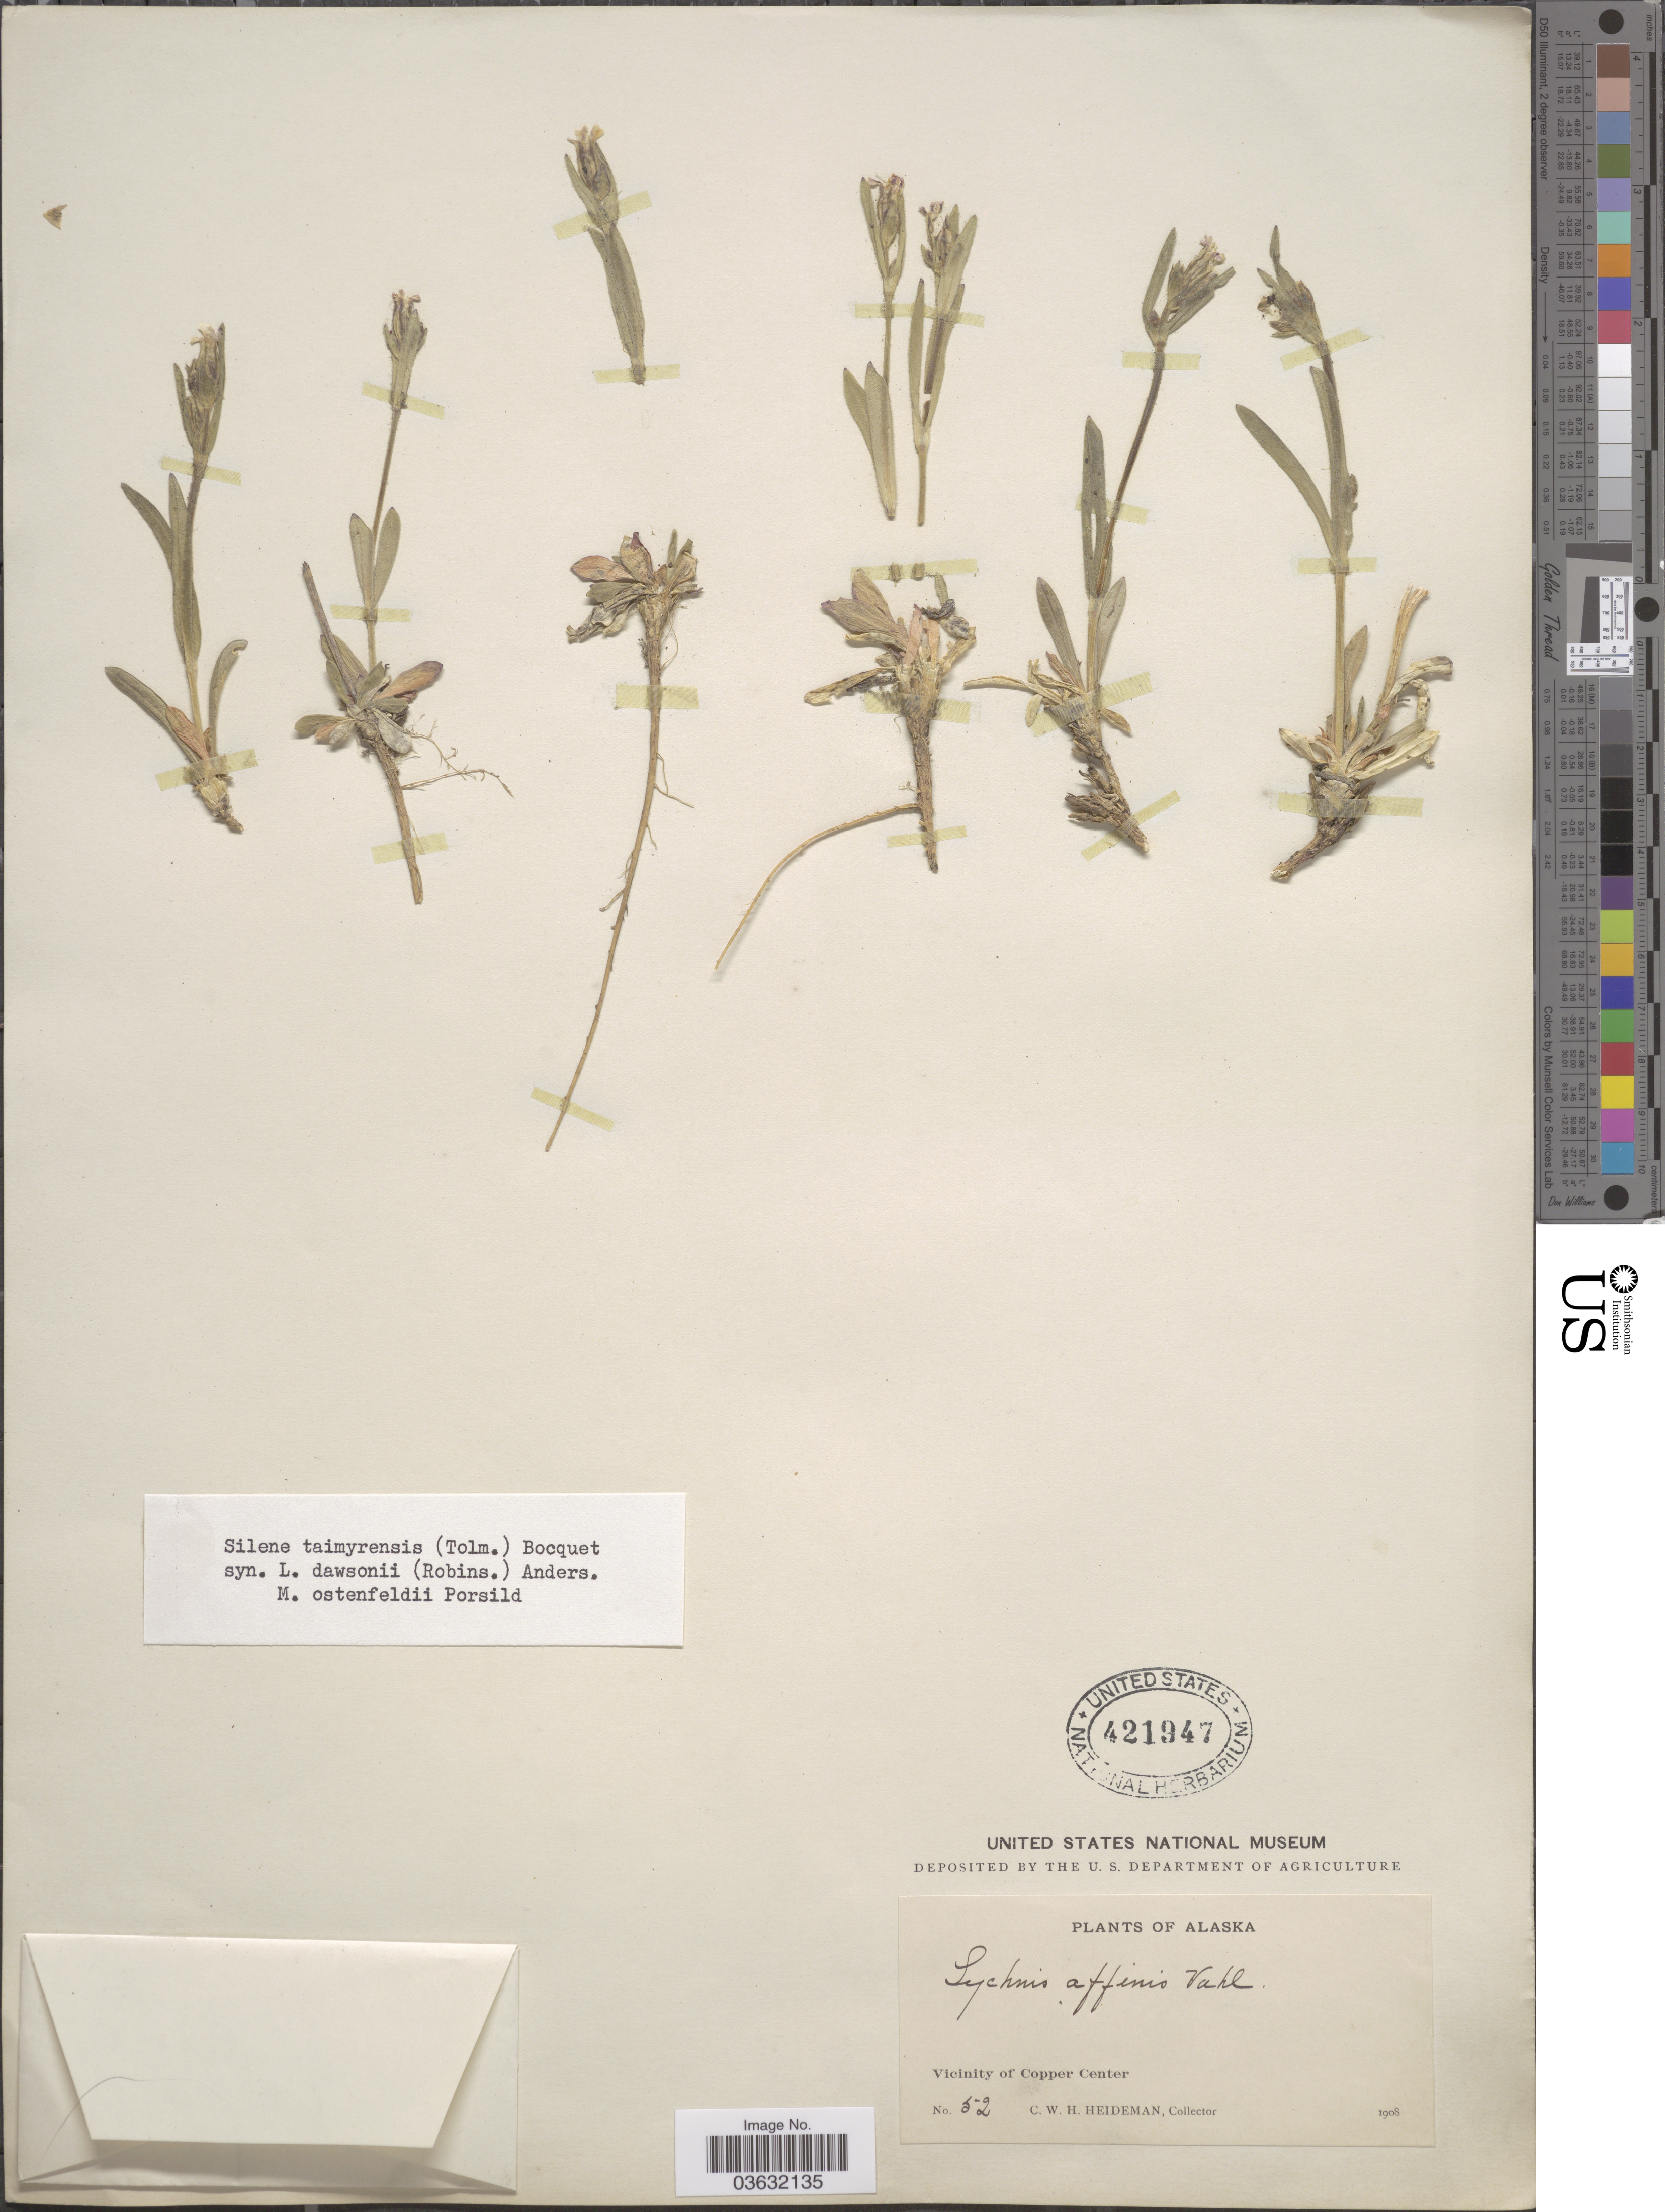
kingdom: Plantae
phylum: Tracheophyta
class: Magnoliopsida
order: Caryophyllales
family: Caryophyllaceae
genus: Silene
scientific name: Silene taimyrensis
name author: (Tolm.) Bocquet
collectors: C. Heideman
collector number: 52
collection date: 1908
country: United States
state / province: Alaska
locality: Vicinity of Copper Center.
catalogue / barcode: US 421947